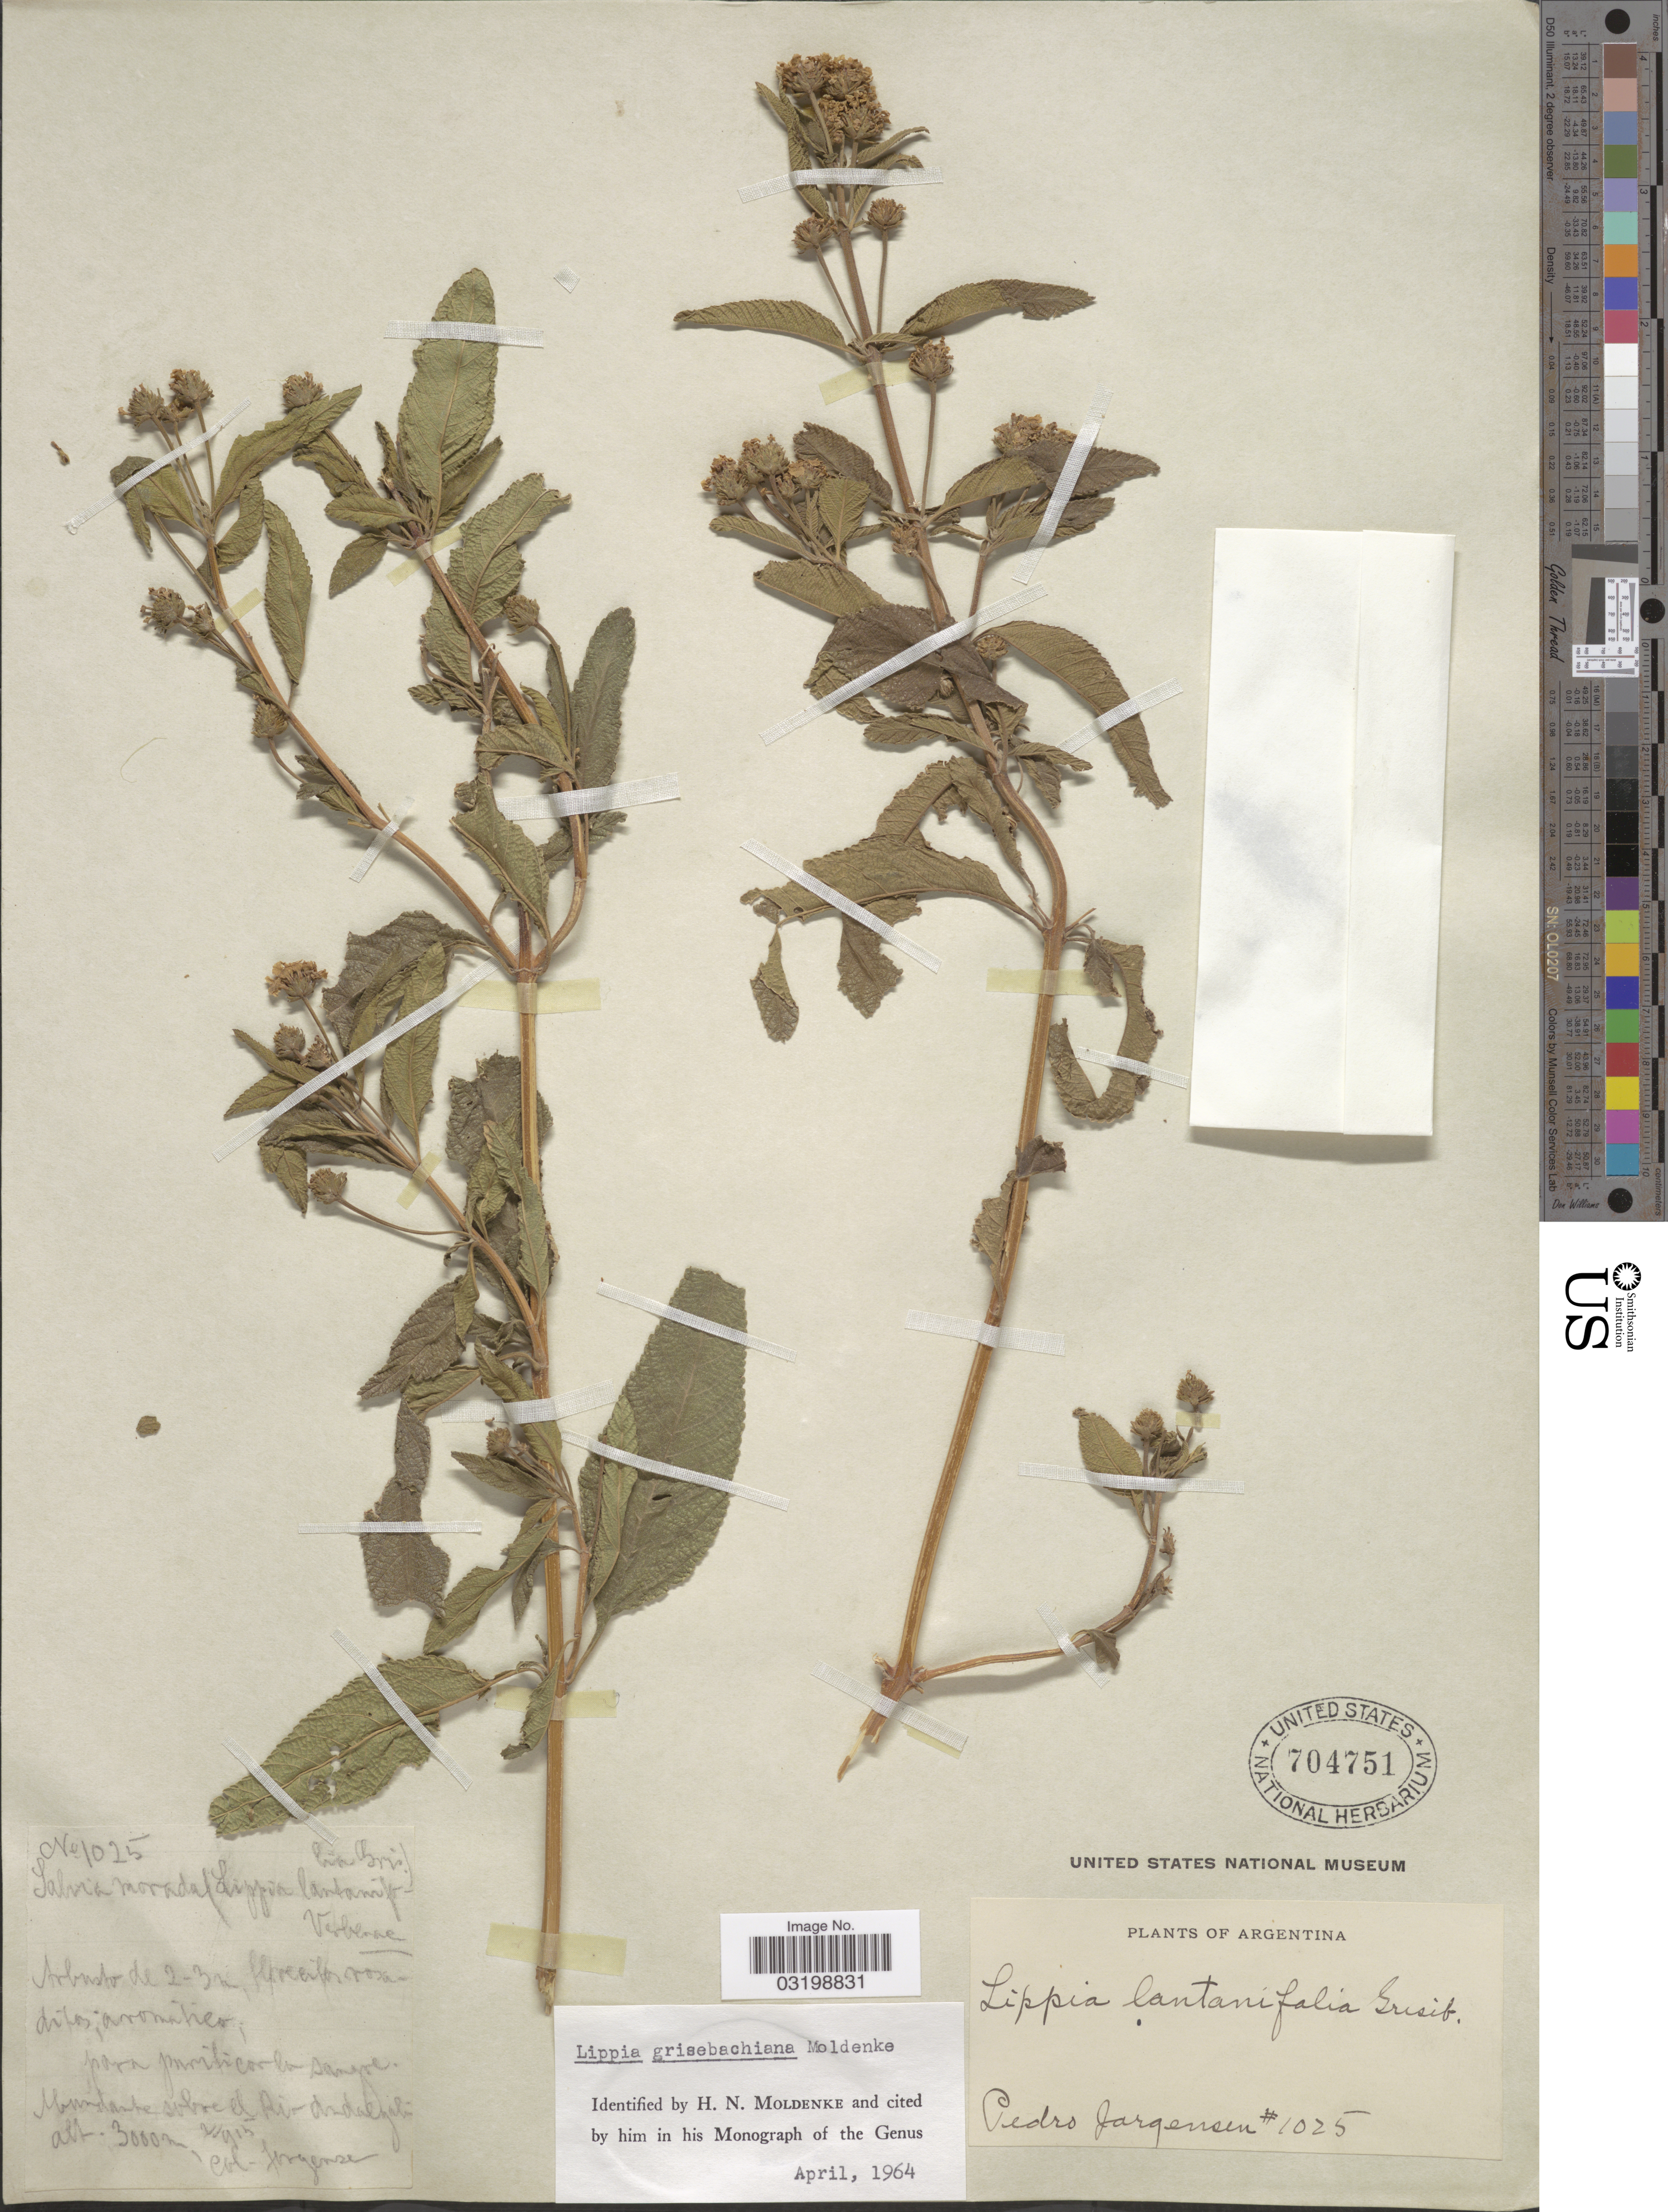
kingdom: Plantae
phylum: Tracheophyta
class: Magnoliopsida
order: Lamiales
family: Verbenaceae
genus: Lippia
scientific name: Lippia grisebachiana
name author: Moldenke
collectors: P. Jörgensen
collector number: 1025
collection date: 1915-02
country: Argentina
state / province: Catamarca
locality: Sobre el Rio Andalgala.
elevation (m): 3000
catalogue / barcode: US 704751